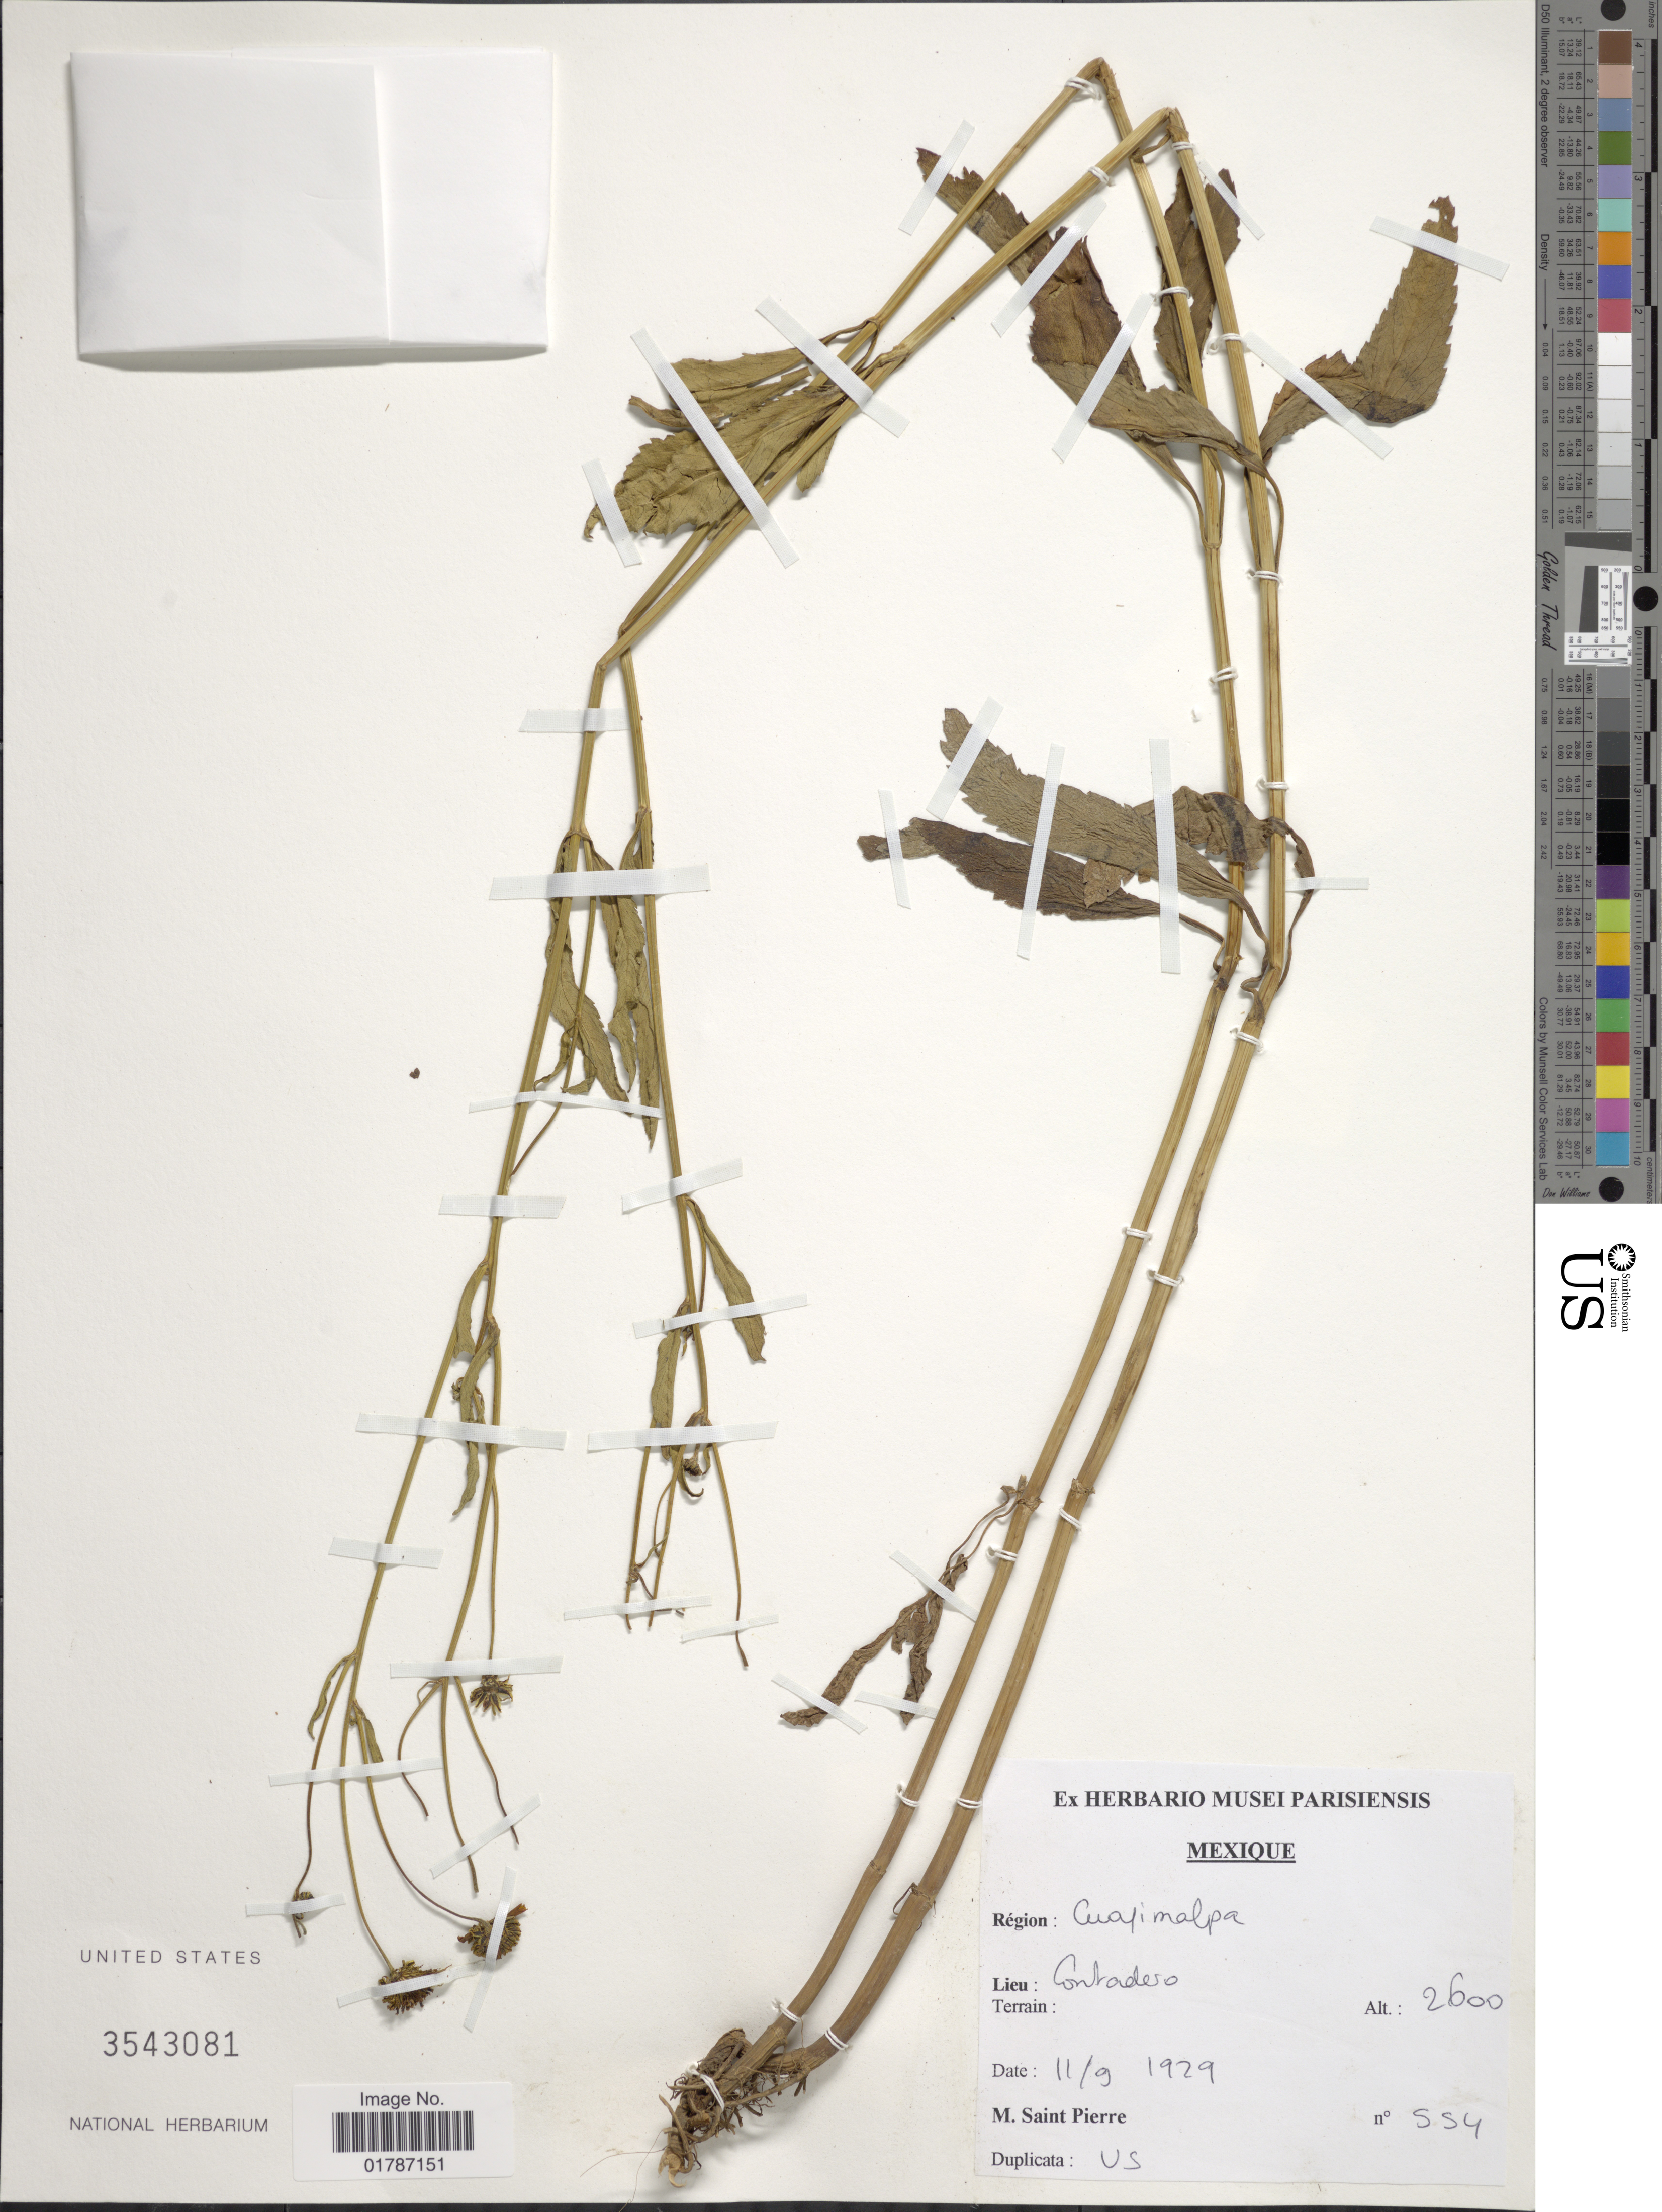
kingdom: Plantae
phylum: Tracheophyta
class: Magnoliopsida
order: Asterales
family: Asteraceae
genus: Bidens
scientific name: Bidens aurea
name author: (Aiton) Sherff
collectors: M. Saint-Pierre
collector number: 554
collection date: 1929-09-11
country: Mexico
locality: Region: Cuapimalpa, Lieu: Contadero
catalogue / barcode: US 3543081